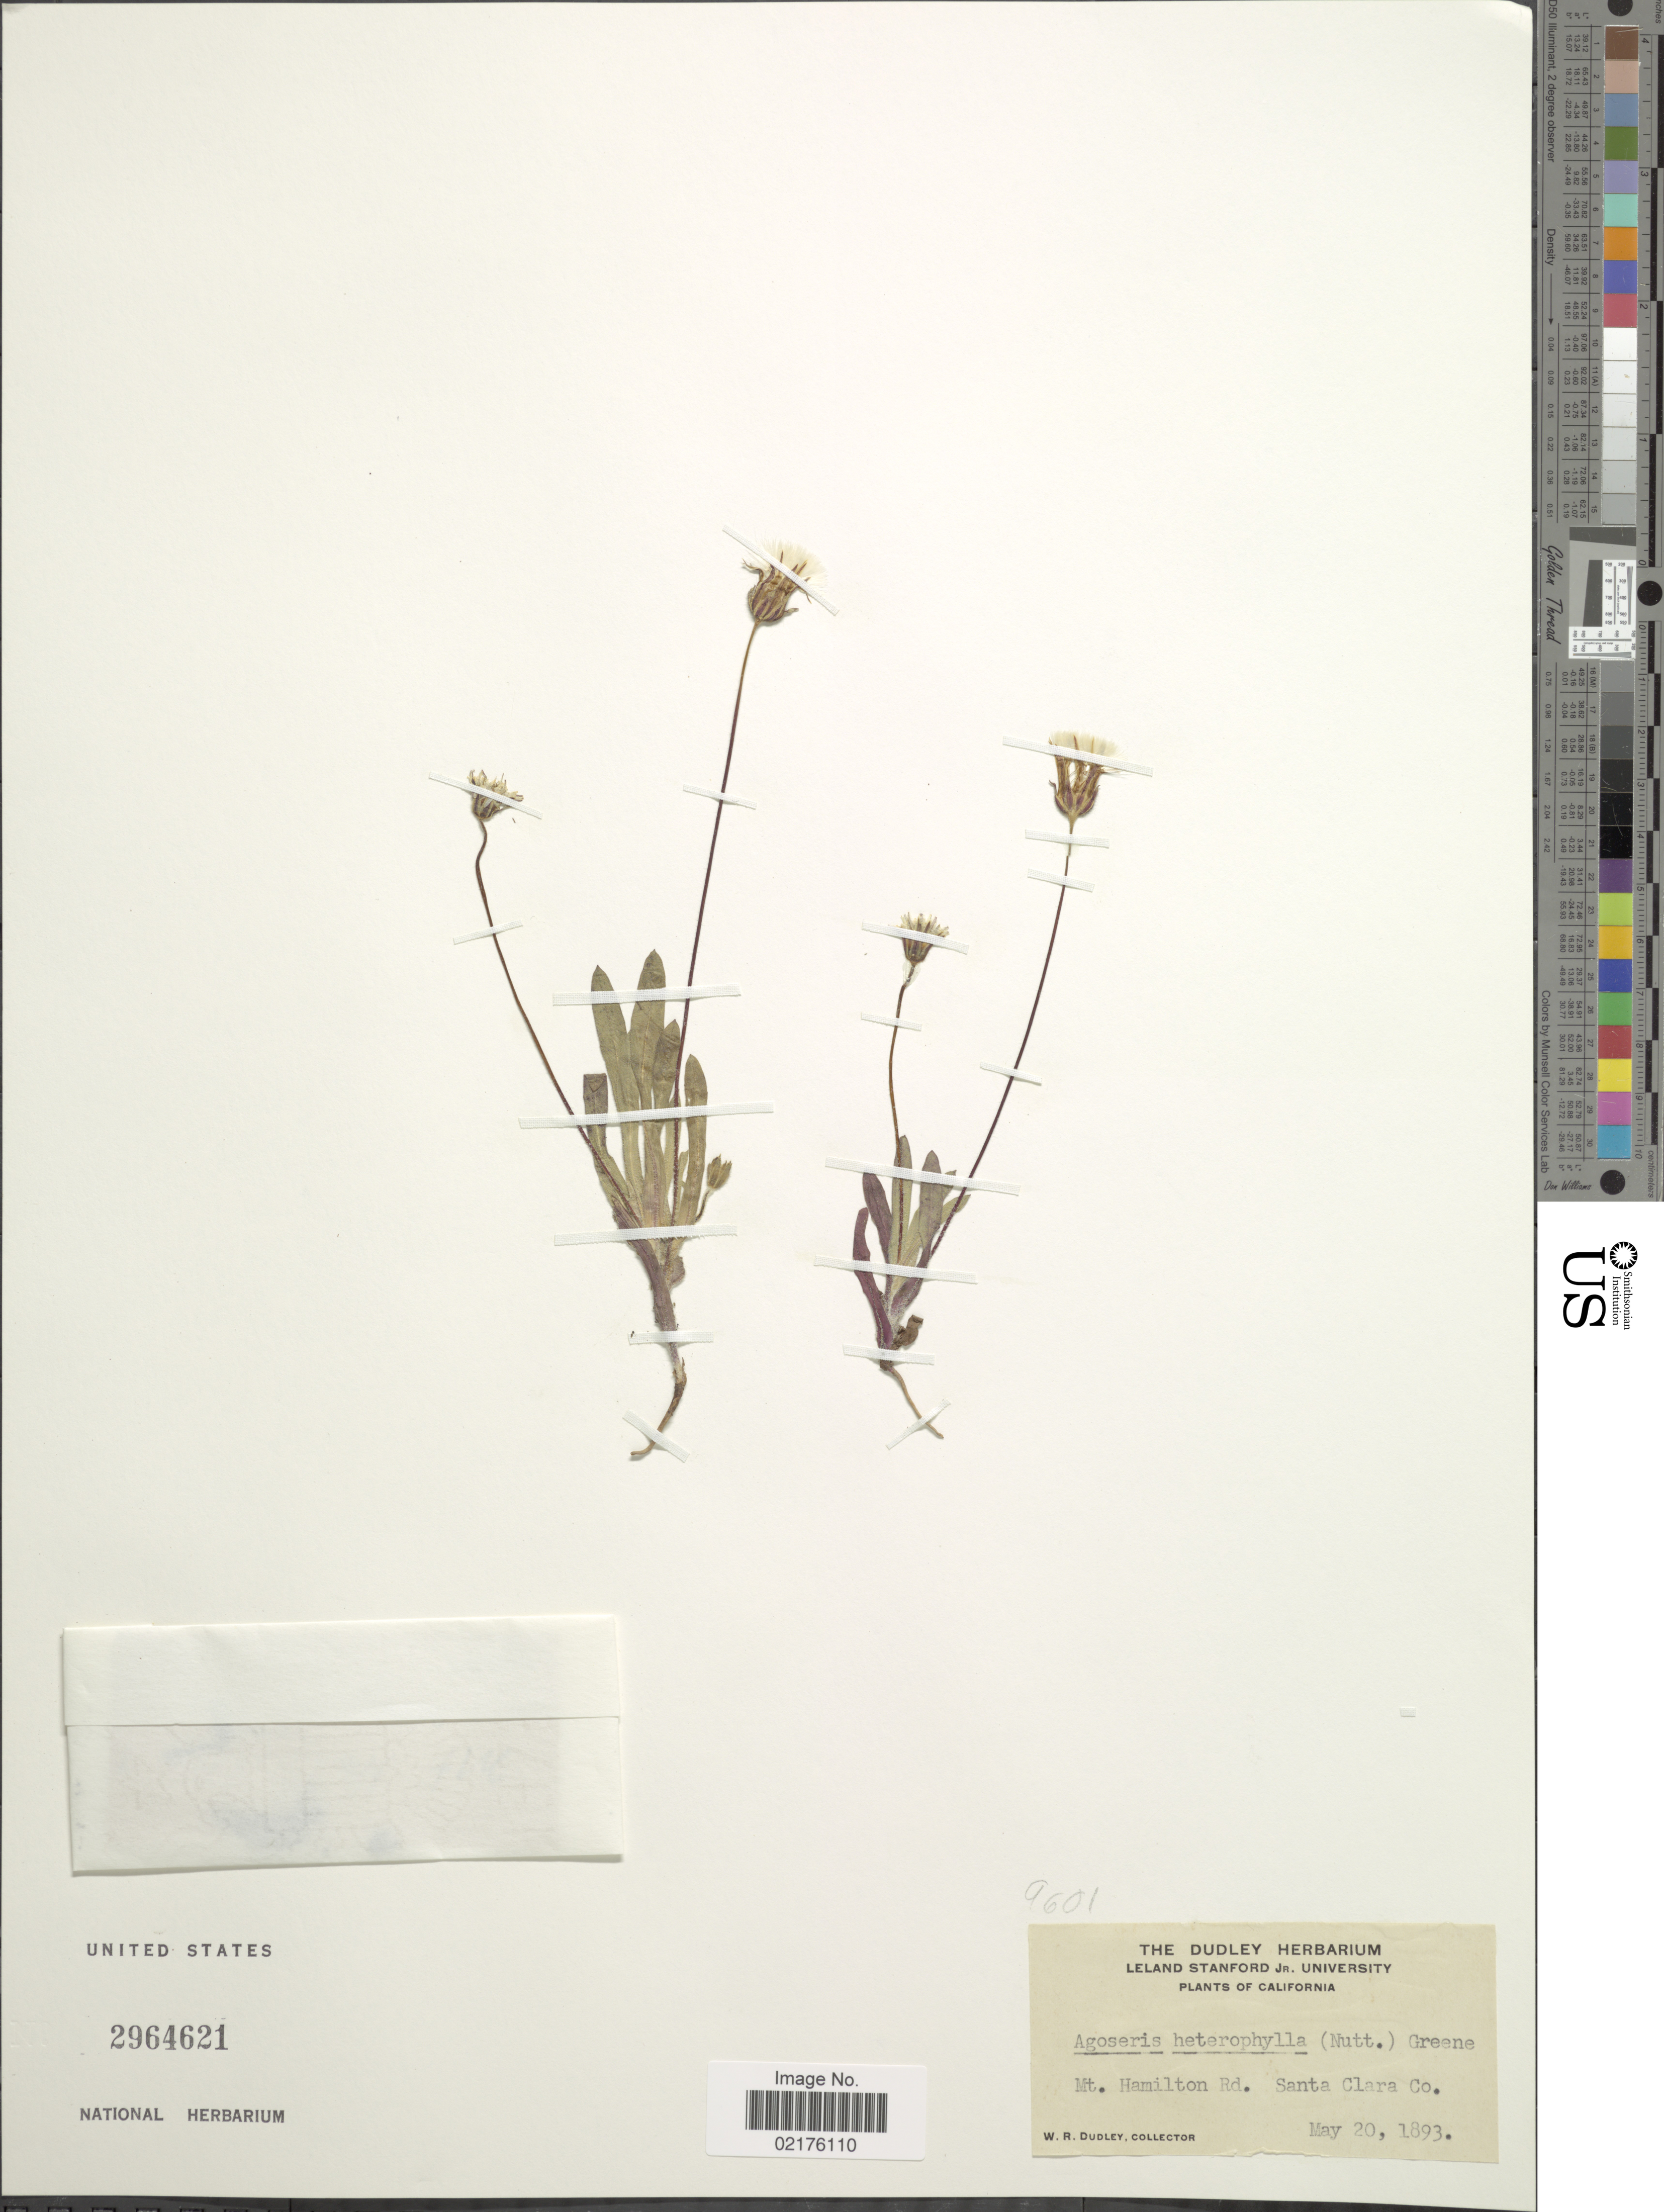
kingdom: Plantae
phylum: Tracheophyta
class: Magnoliopsida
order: Asterales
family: Asteraceae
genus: Agoseris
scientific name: Agoseris heterophylla subsp. heterophylla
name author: (Nutt.) Greene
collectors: W. Dudley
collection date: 1893-05-20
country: United States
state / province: California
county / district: Santa Clara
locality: Mt. Hamilton Rd. Santa Clara Co.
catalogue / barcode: US 2964621